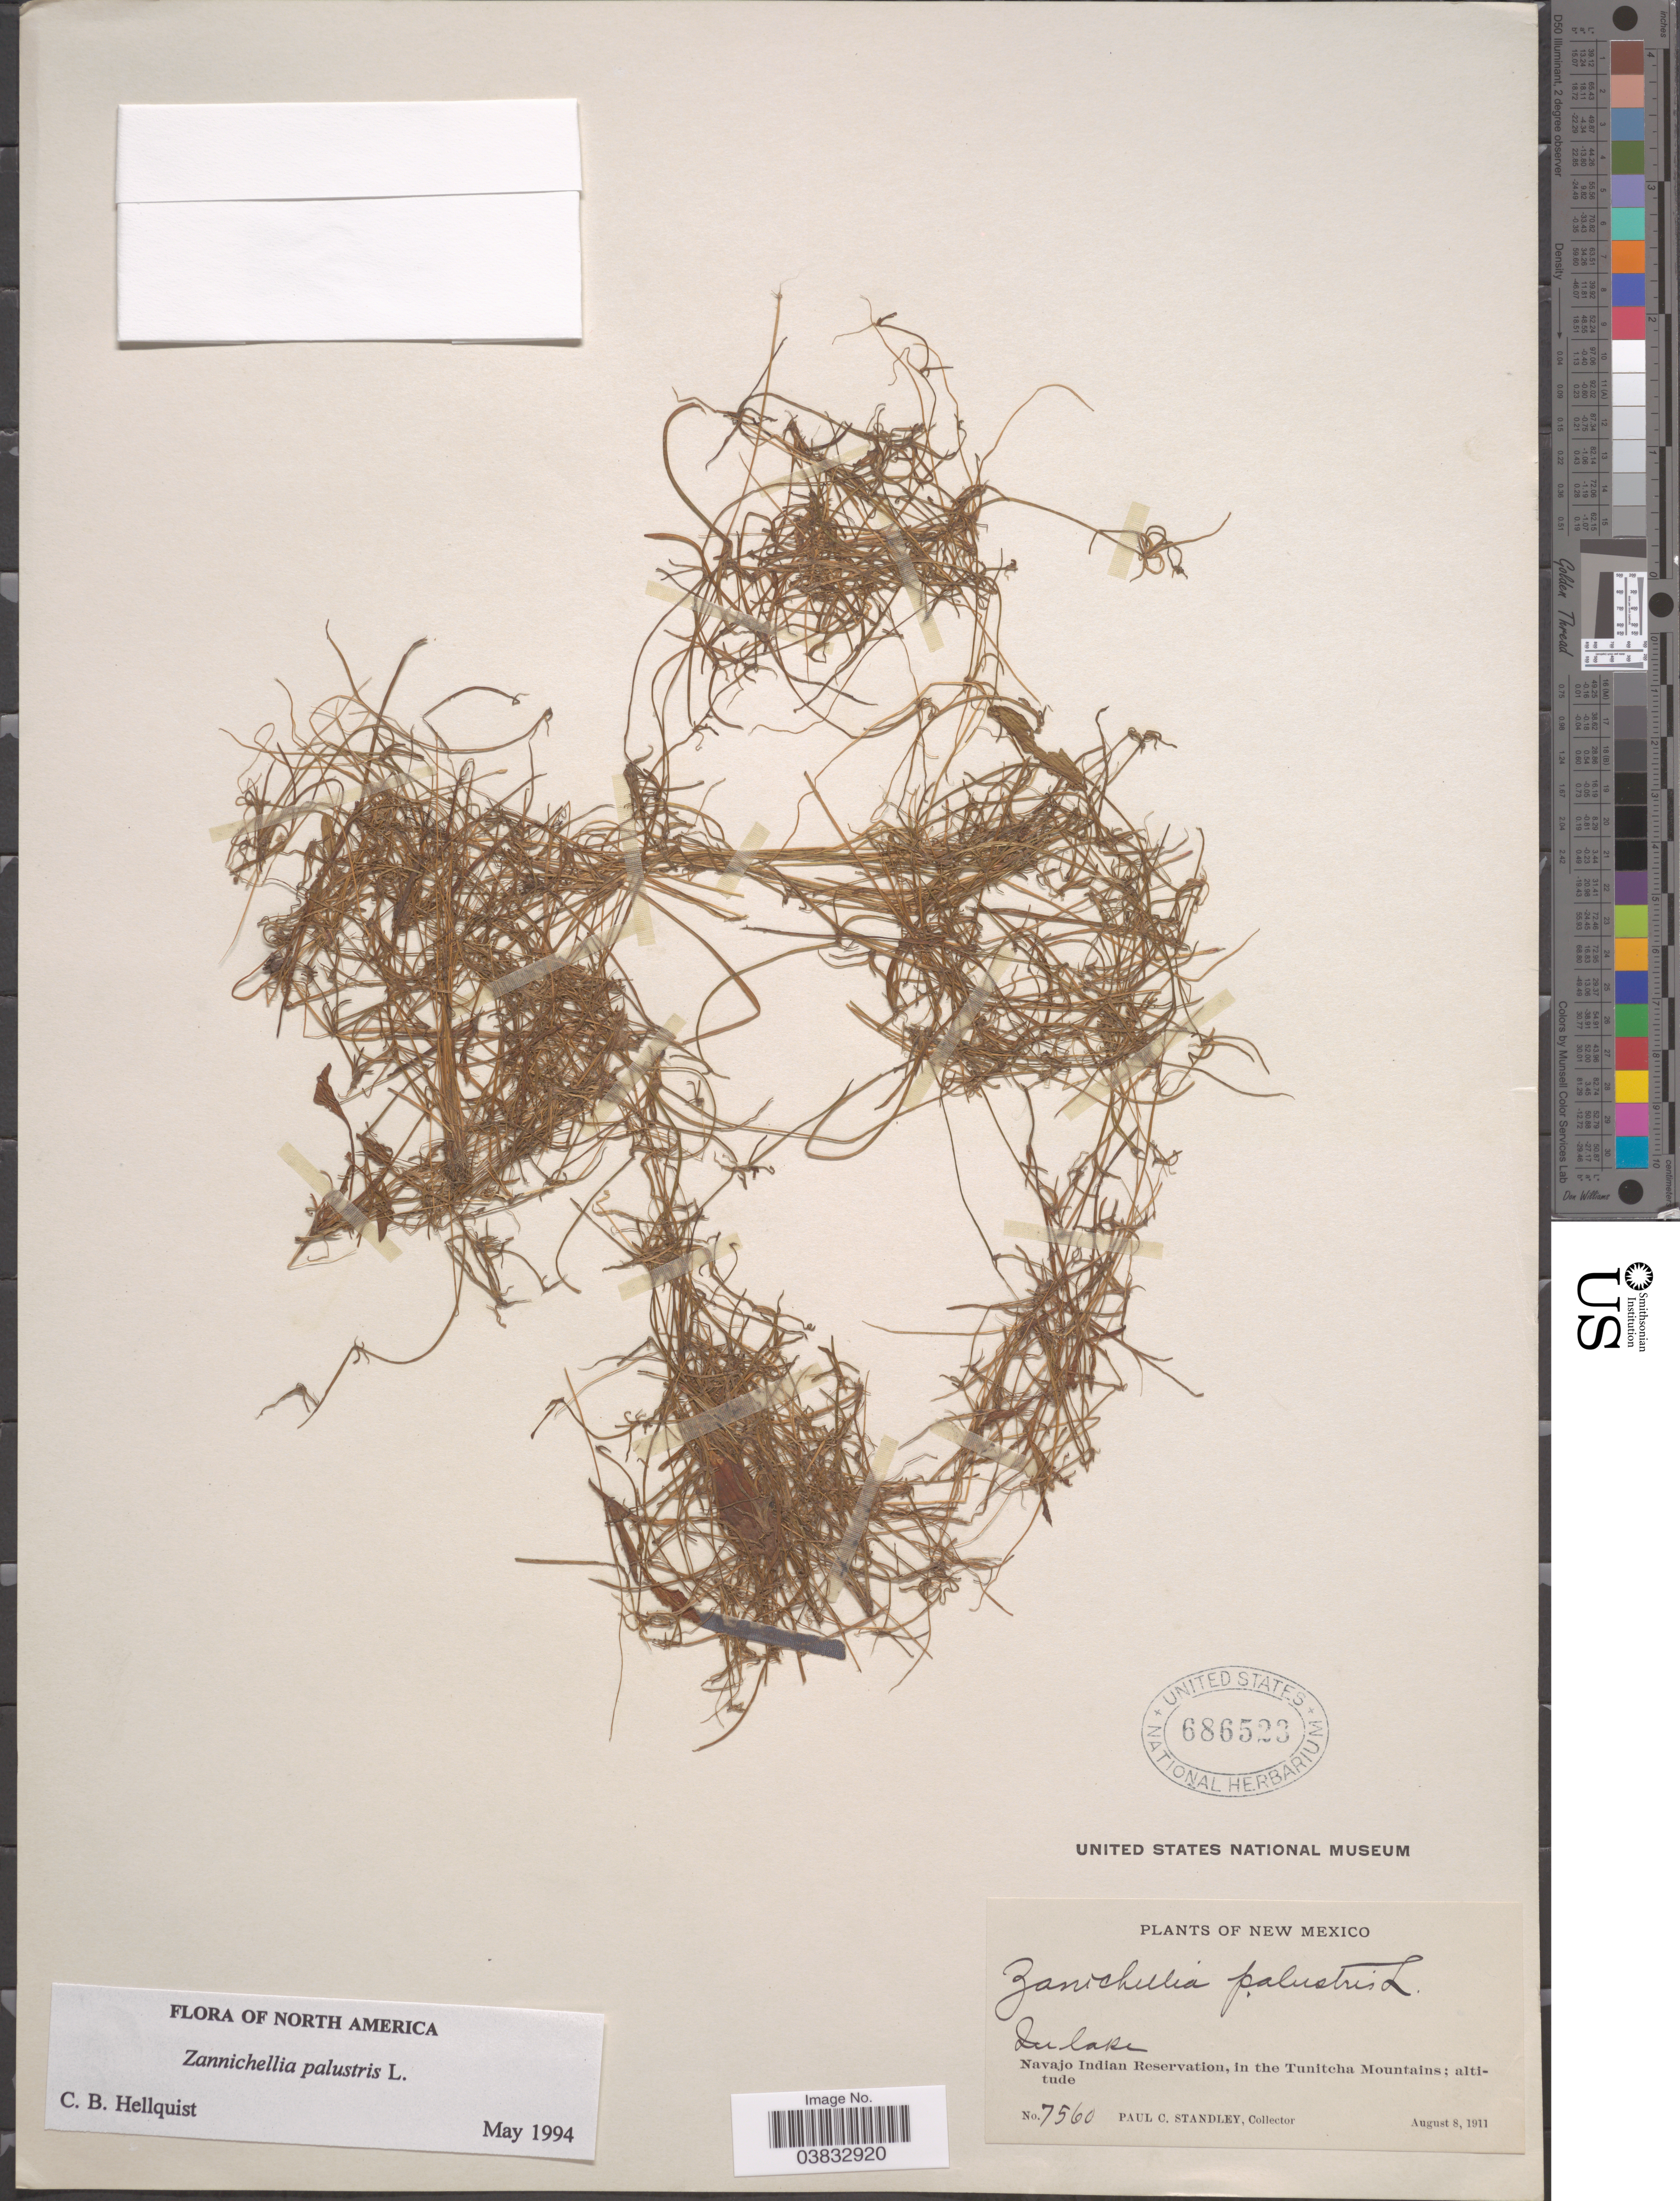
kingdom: Plantae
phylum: Tracheophyta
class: Liliopsida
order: Alismatales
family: Potamogetonaceae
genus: Zannichellia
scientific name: Zannichellia palustris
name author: L.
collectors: P. C. Standley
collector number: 7560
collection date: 1911-08-08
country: United States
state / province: New Mexico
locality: Navajo Indian Reservation, in the Tunitcha Mountains.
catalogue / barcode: US 686523